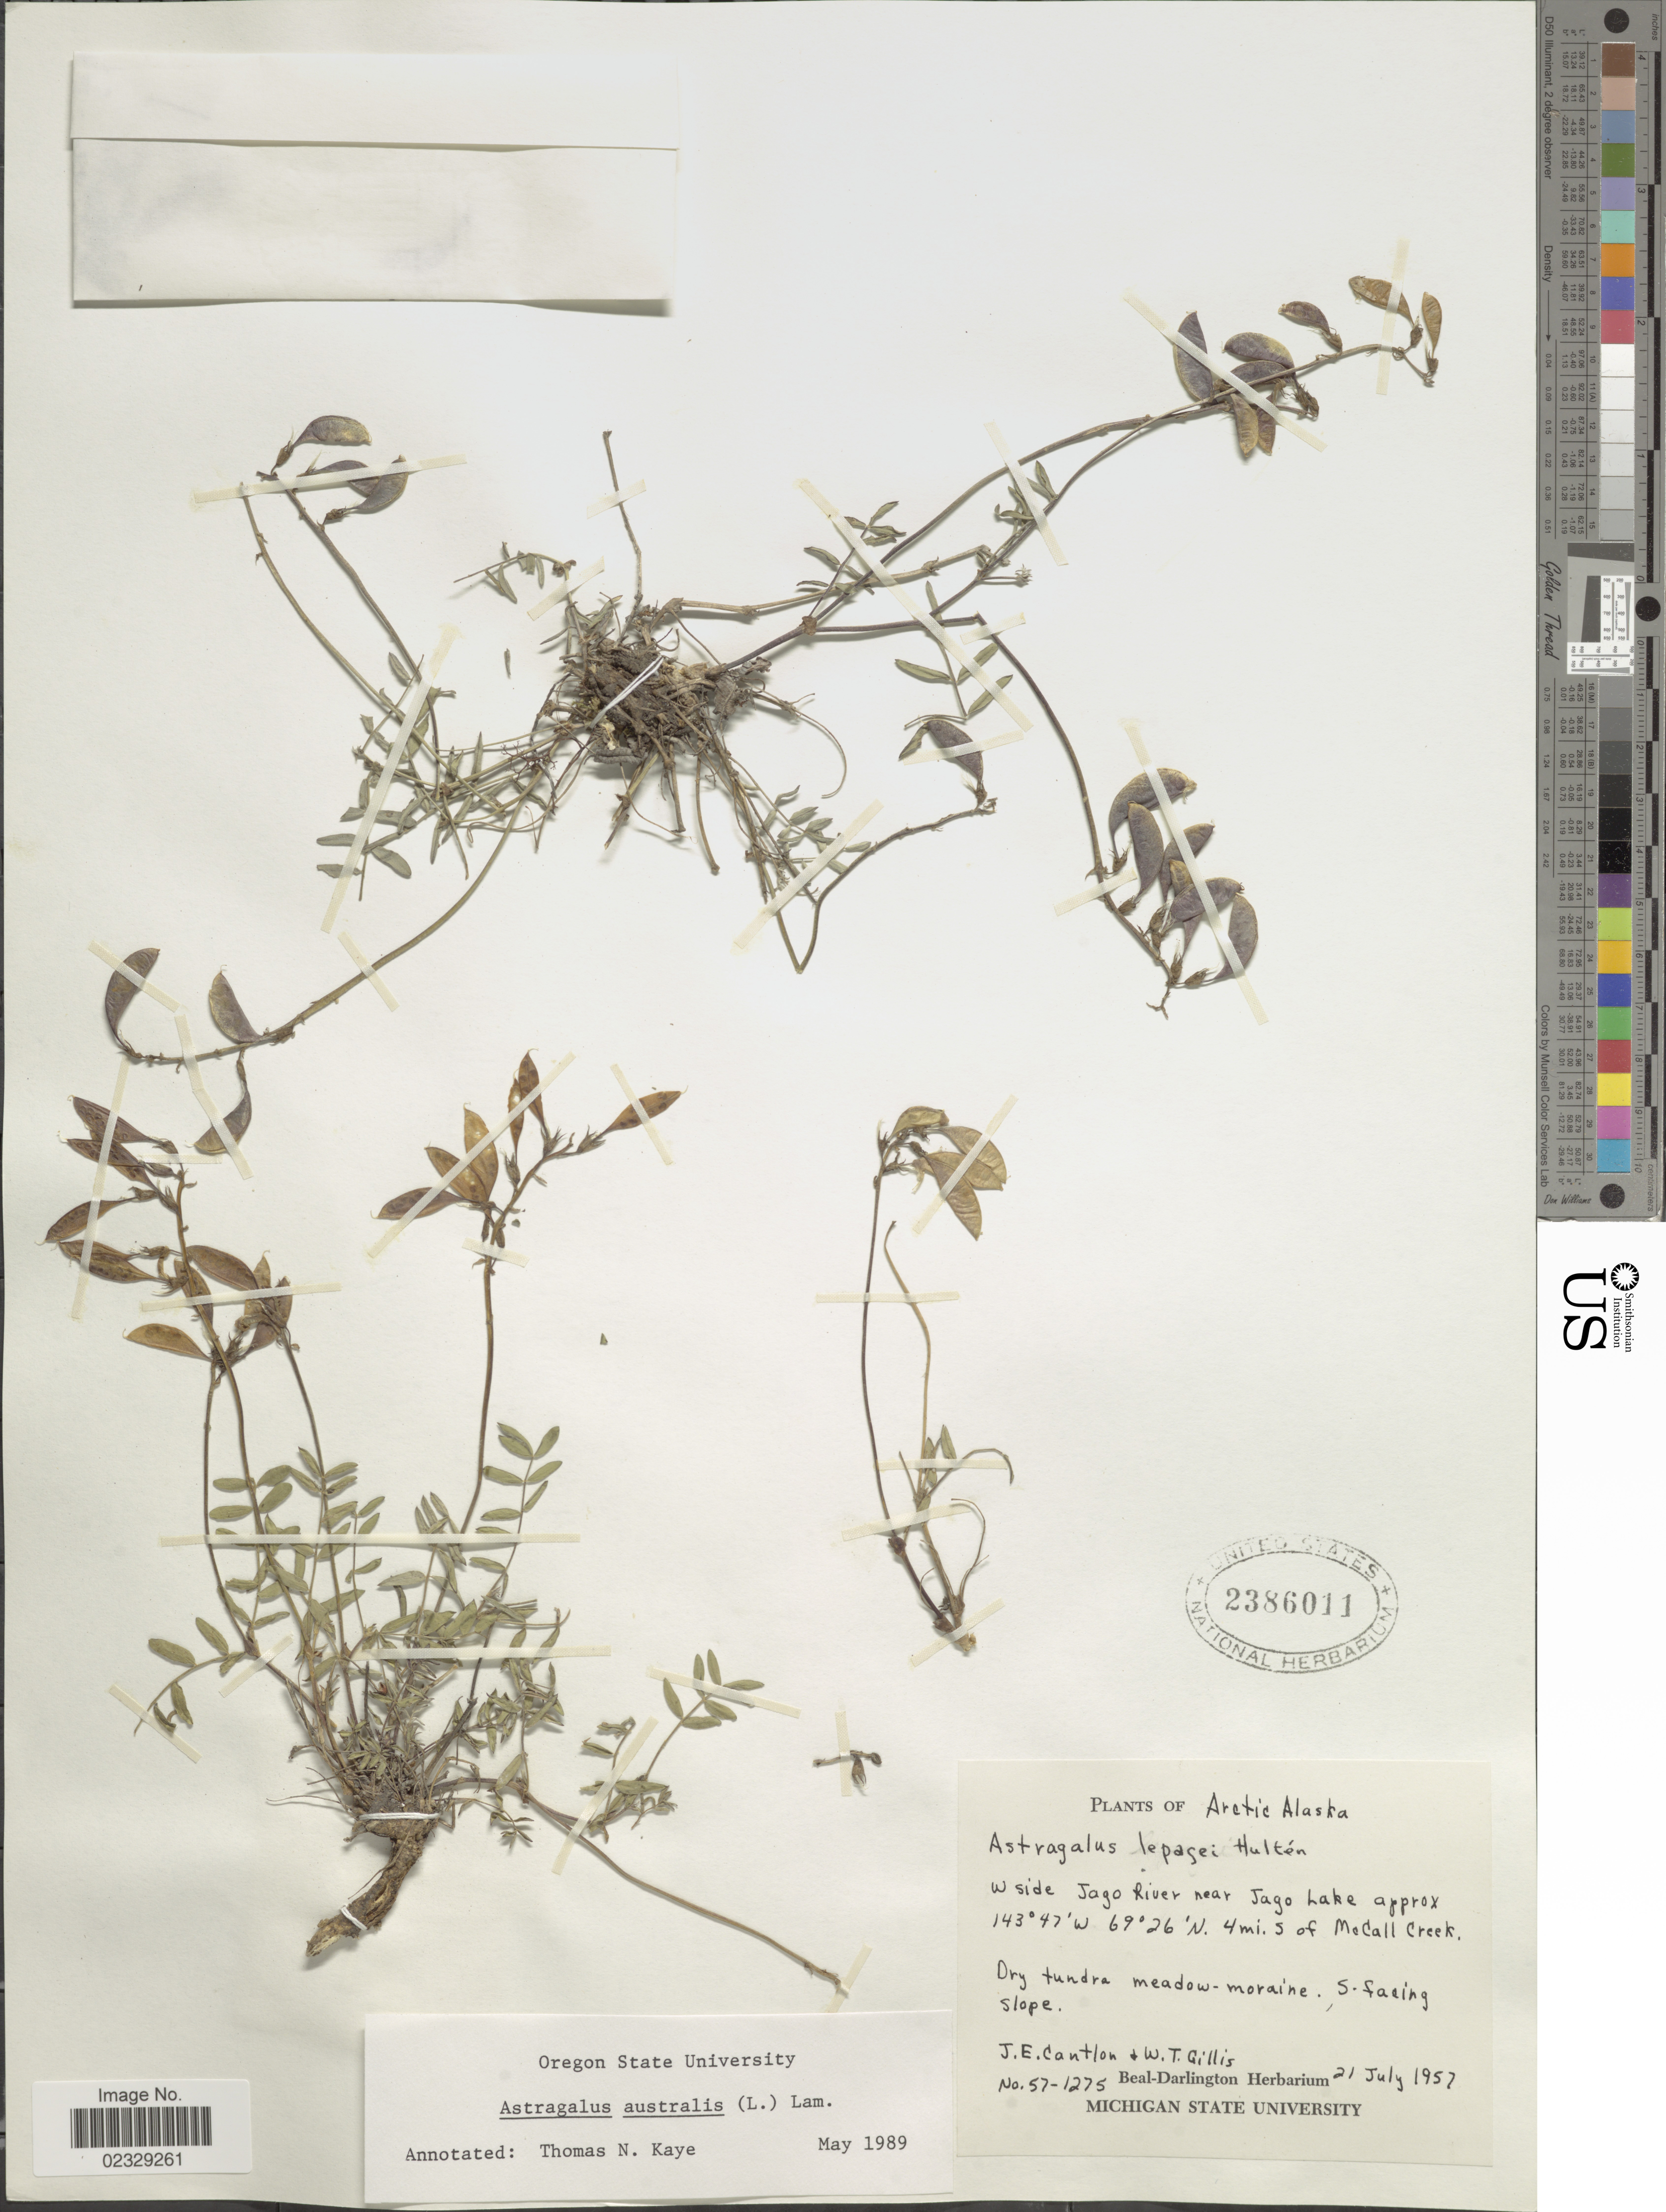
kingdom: Plantae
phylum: Tracheophyta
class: Magnoliopsida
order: Fabales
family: Fabaceae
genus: Astragalus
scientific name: Astragalus australis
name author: (L.) Lam.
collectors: J. Cantlon & W. T. Gillis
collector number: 57-1275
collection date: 1957-07-21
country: United States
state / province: Alaska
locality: Arctic Alaska, W side Jago River near Jago Lake approx, 4 mi S of McCall Creek, Dry tundra meadow-moraine, S-facing slope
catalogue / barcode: US 2386011